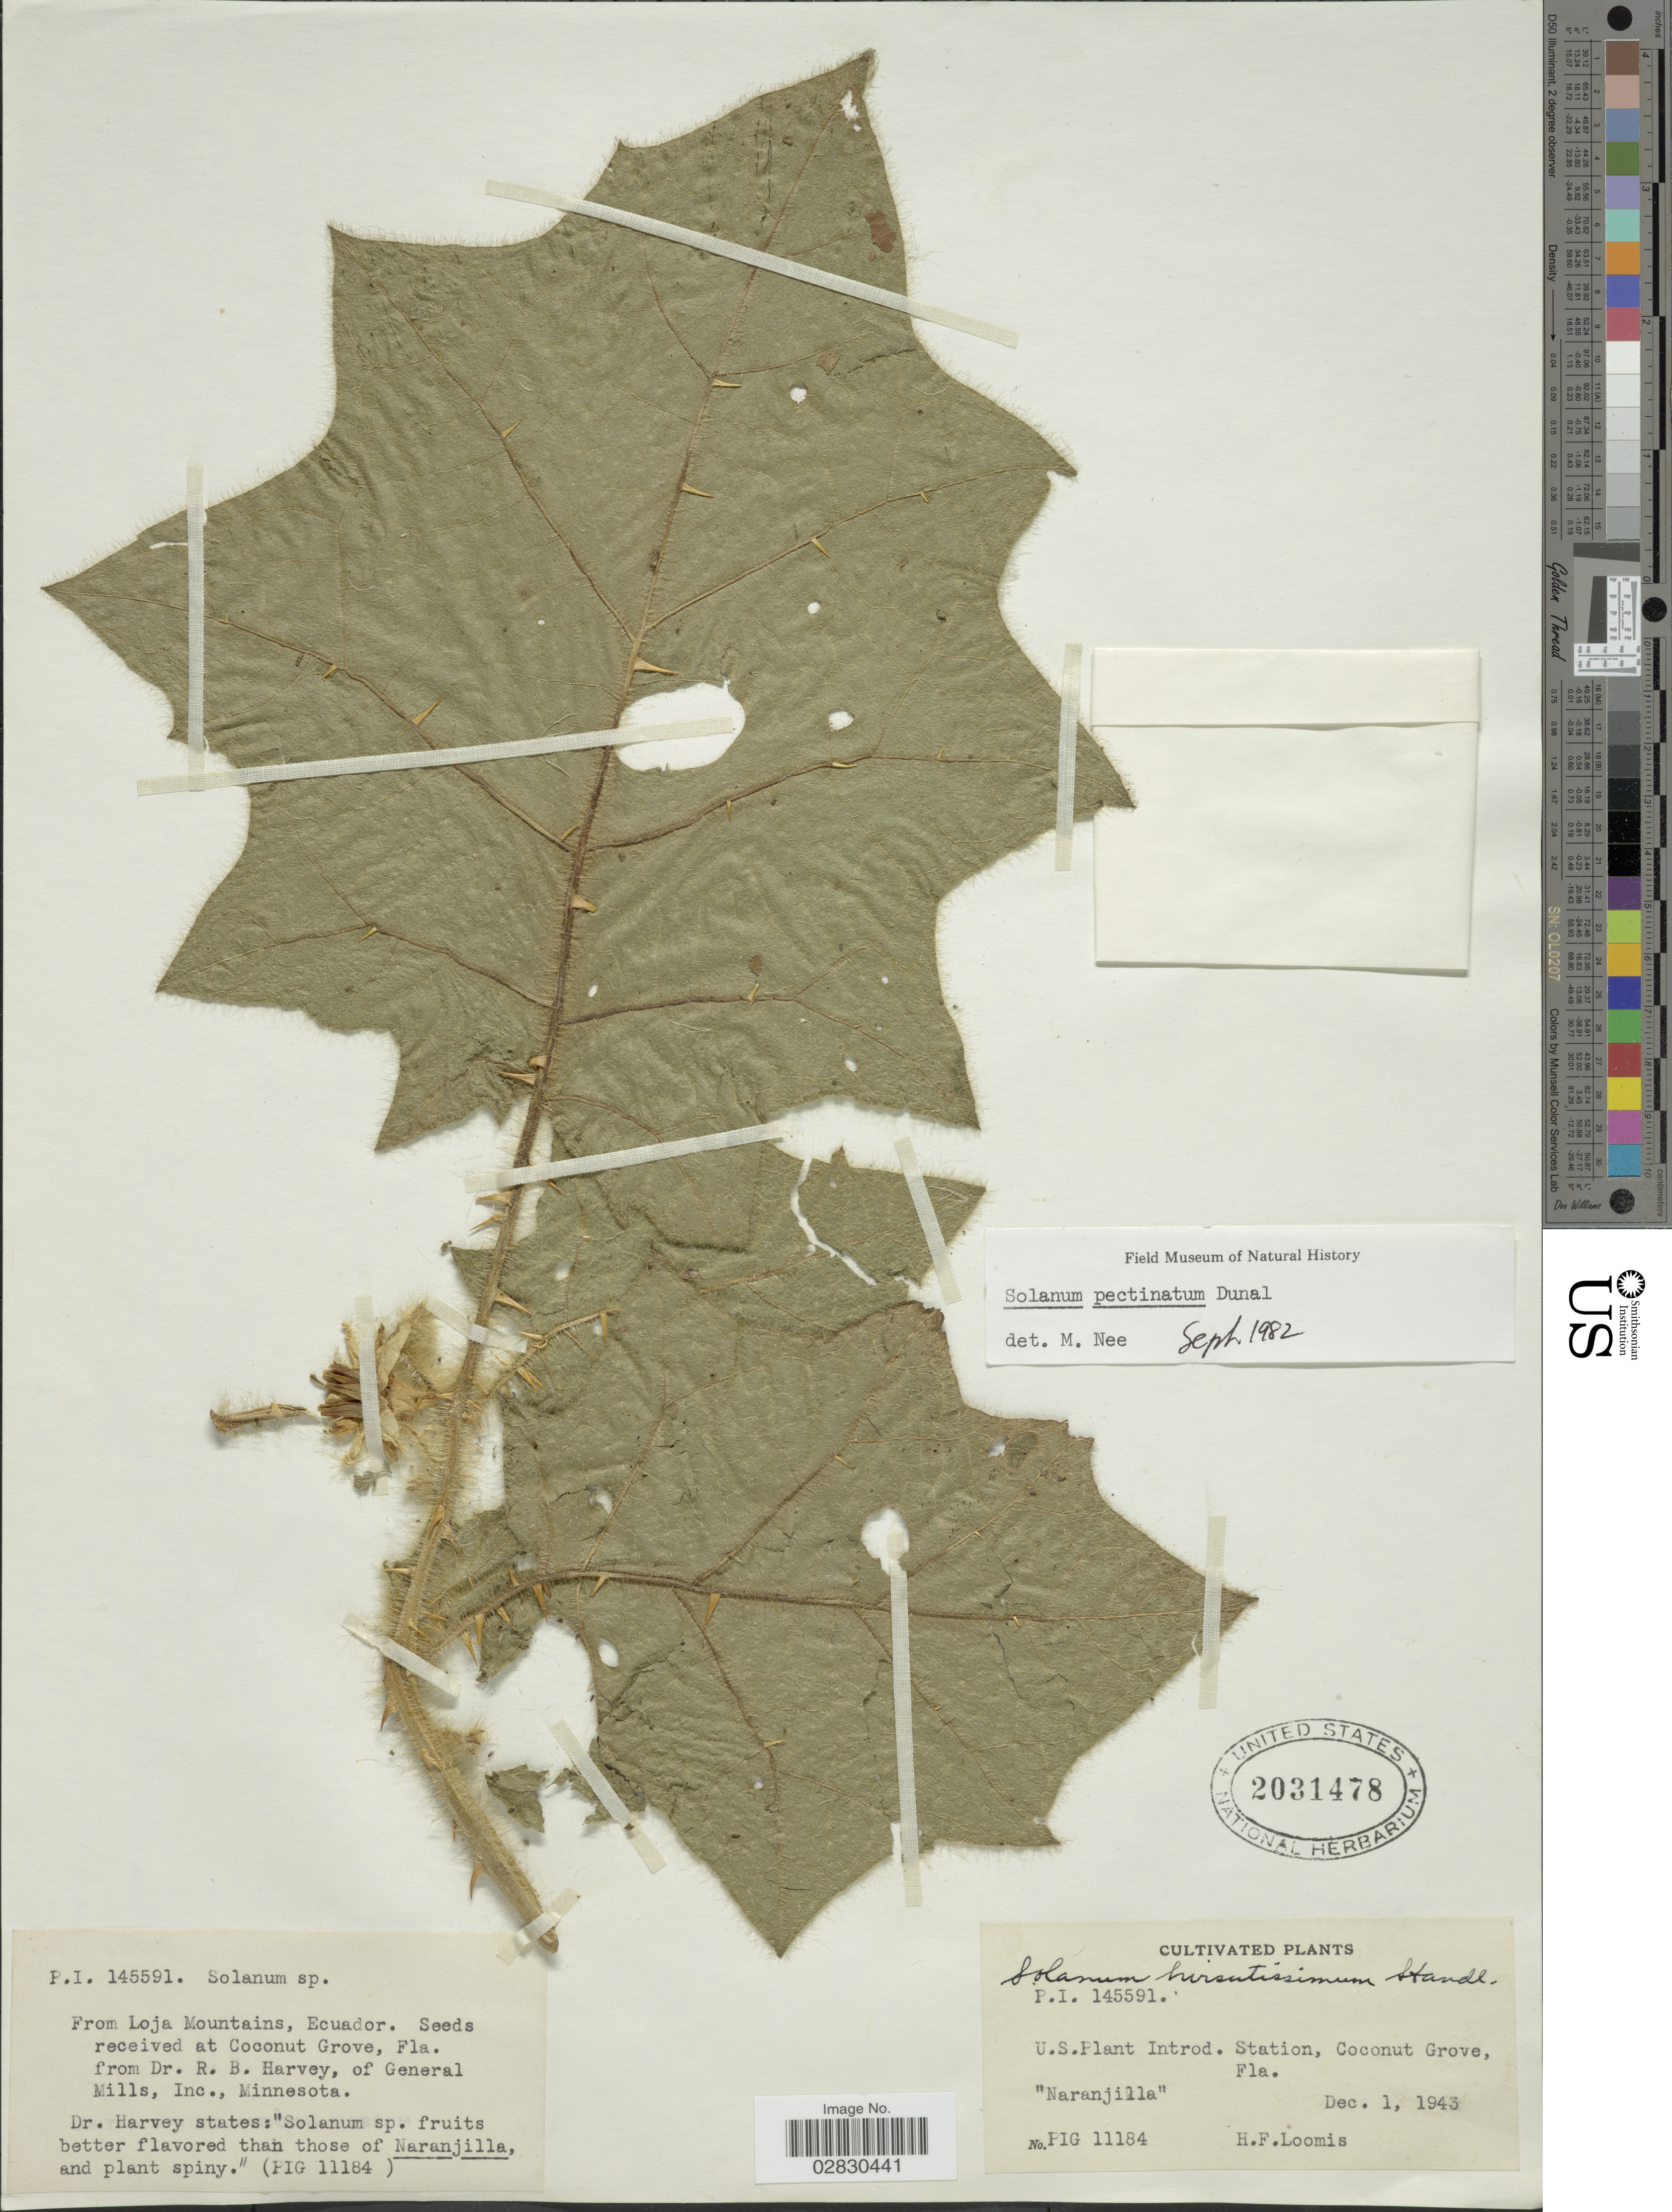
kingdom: Plantae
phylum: Tracheophyta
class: Magnoliopsida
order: Solanales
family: Solanaceae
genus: Solanum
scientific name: Solanum pectinatum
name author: Dunal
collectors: H. F. Loomis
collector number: PIG11184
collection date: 1943-12-01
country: United States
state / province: Florida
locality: U.S.Plant Introd. Station, Coconut Grove.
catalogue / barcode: US 2031478